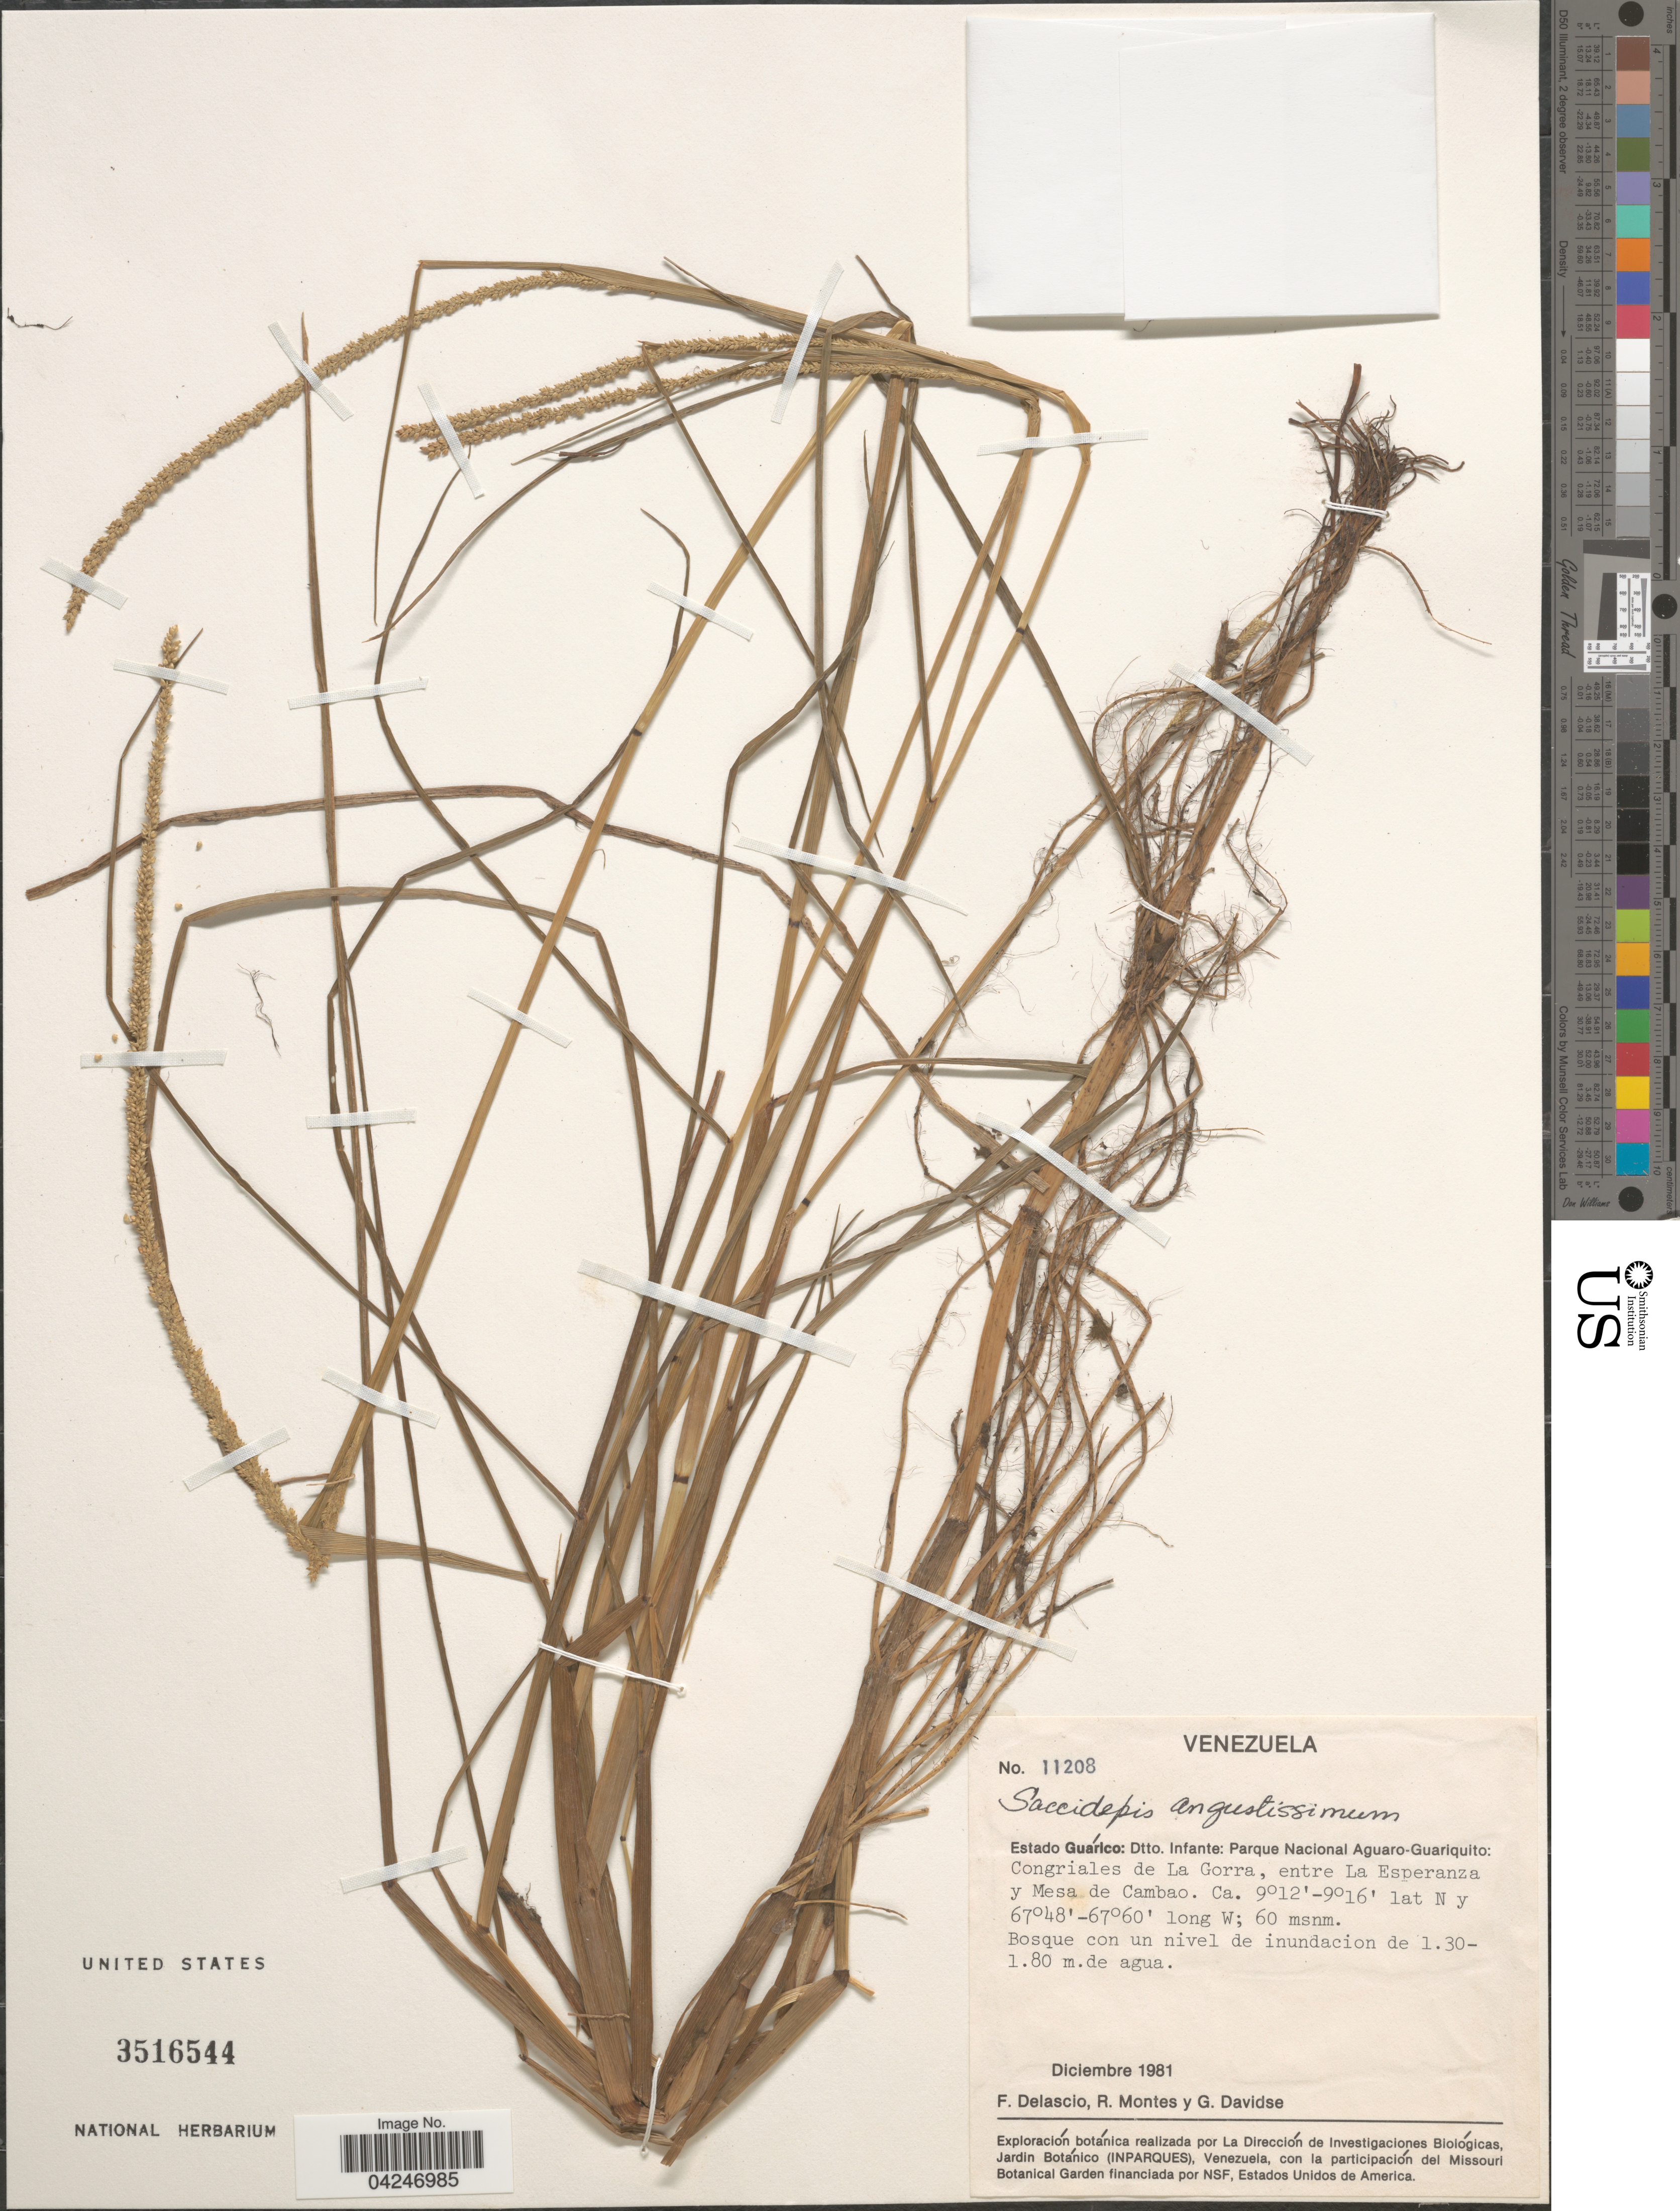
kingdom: Plantae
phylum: Tracheophyta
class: Liliopsida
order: Poales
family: Poaceae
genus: Sacciolepis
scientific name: Sacciolepis angustissima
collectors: F. Delascio C., R. Montes & G. Davidse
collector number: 11208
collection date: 1981-12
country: Venezuela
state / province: Guarico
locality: Dtto. Infante: Parque Nacional Aguaro-Guariquito: Congriales de La Gorra, entre La Esperanza y Mesa de Cambao.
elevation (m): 60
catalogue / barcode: US 3516544